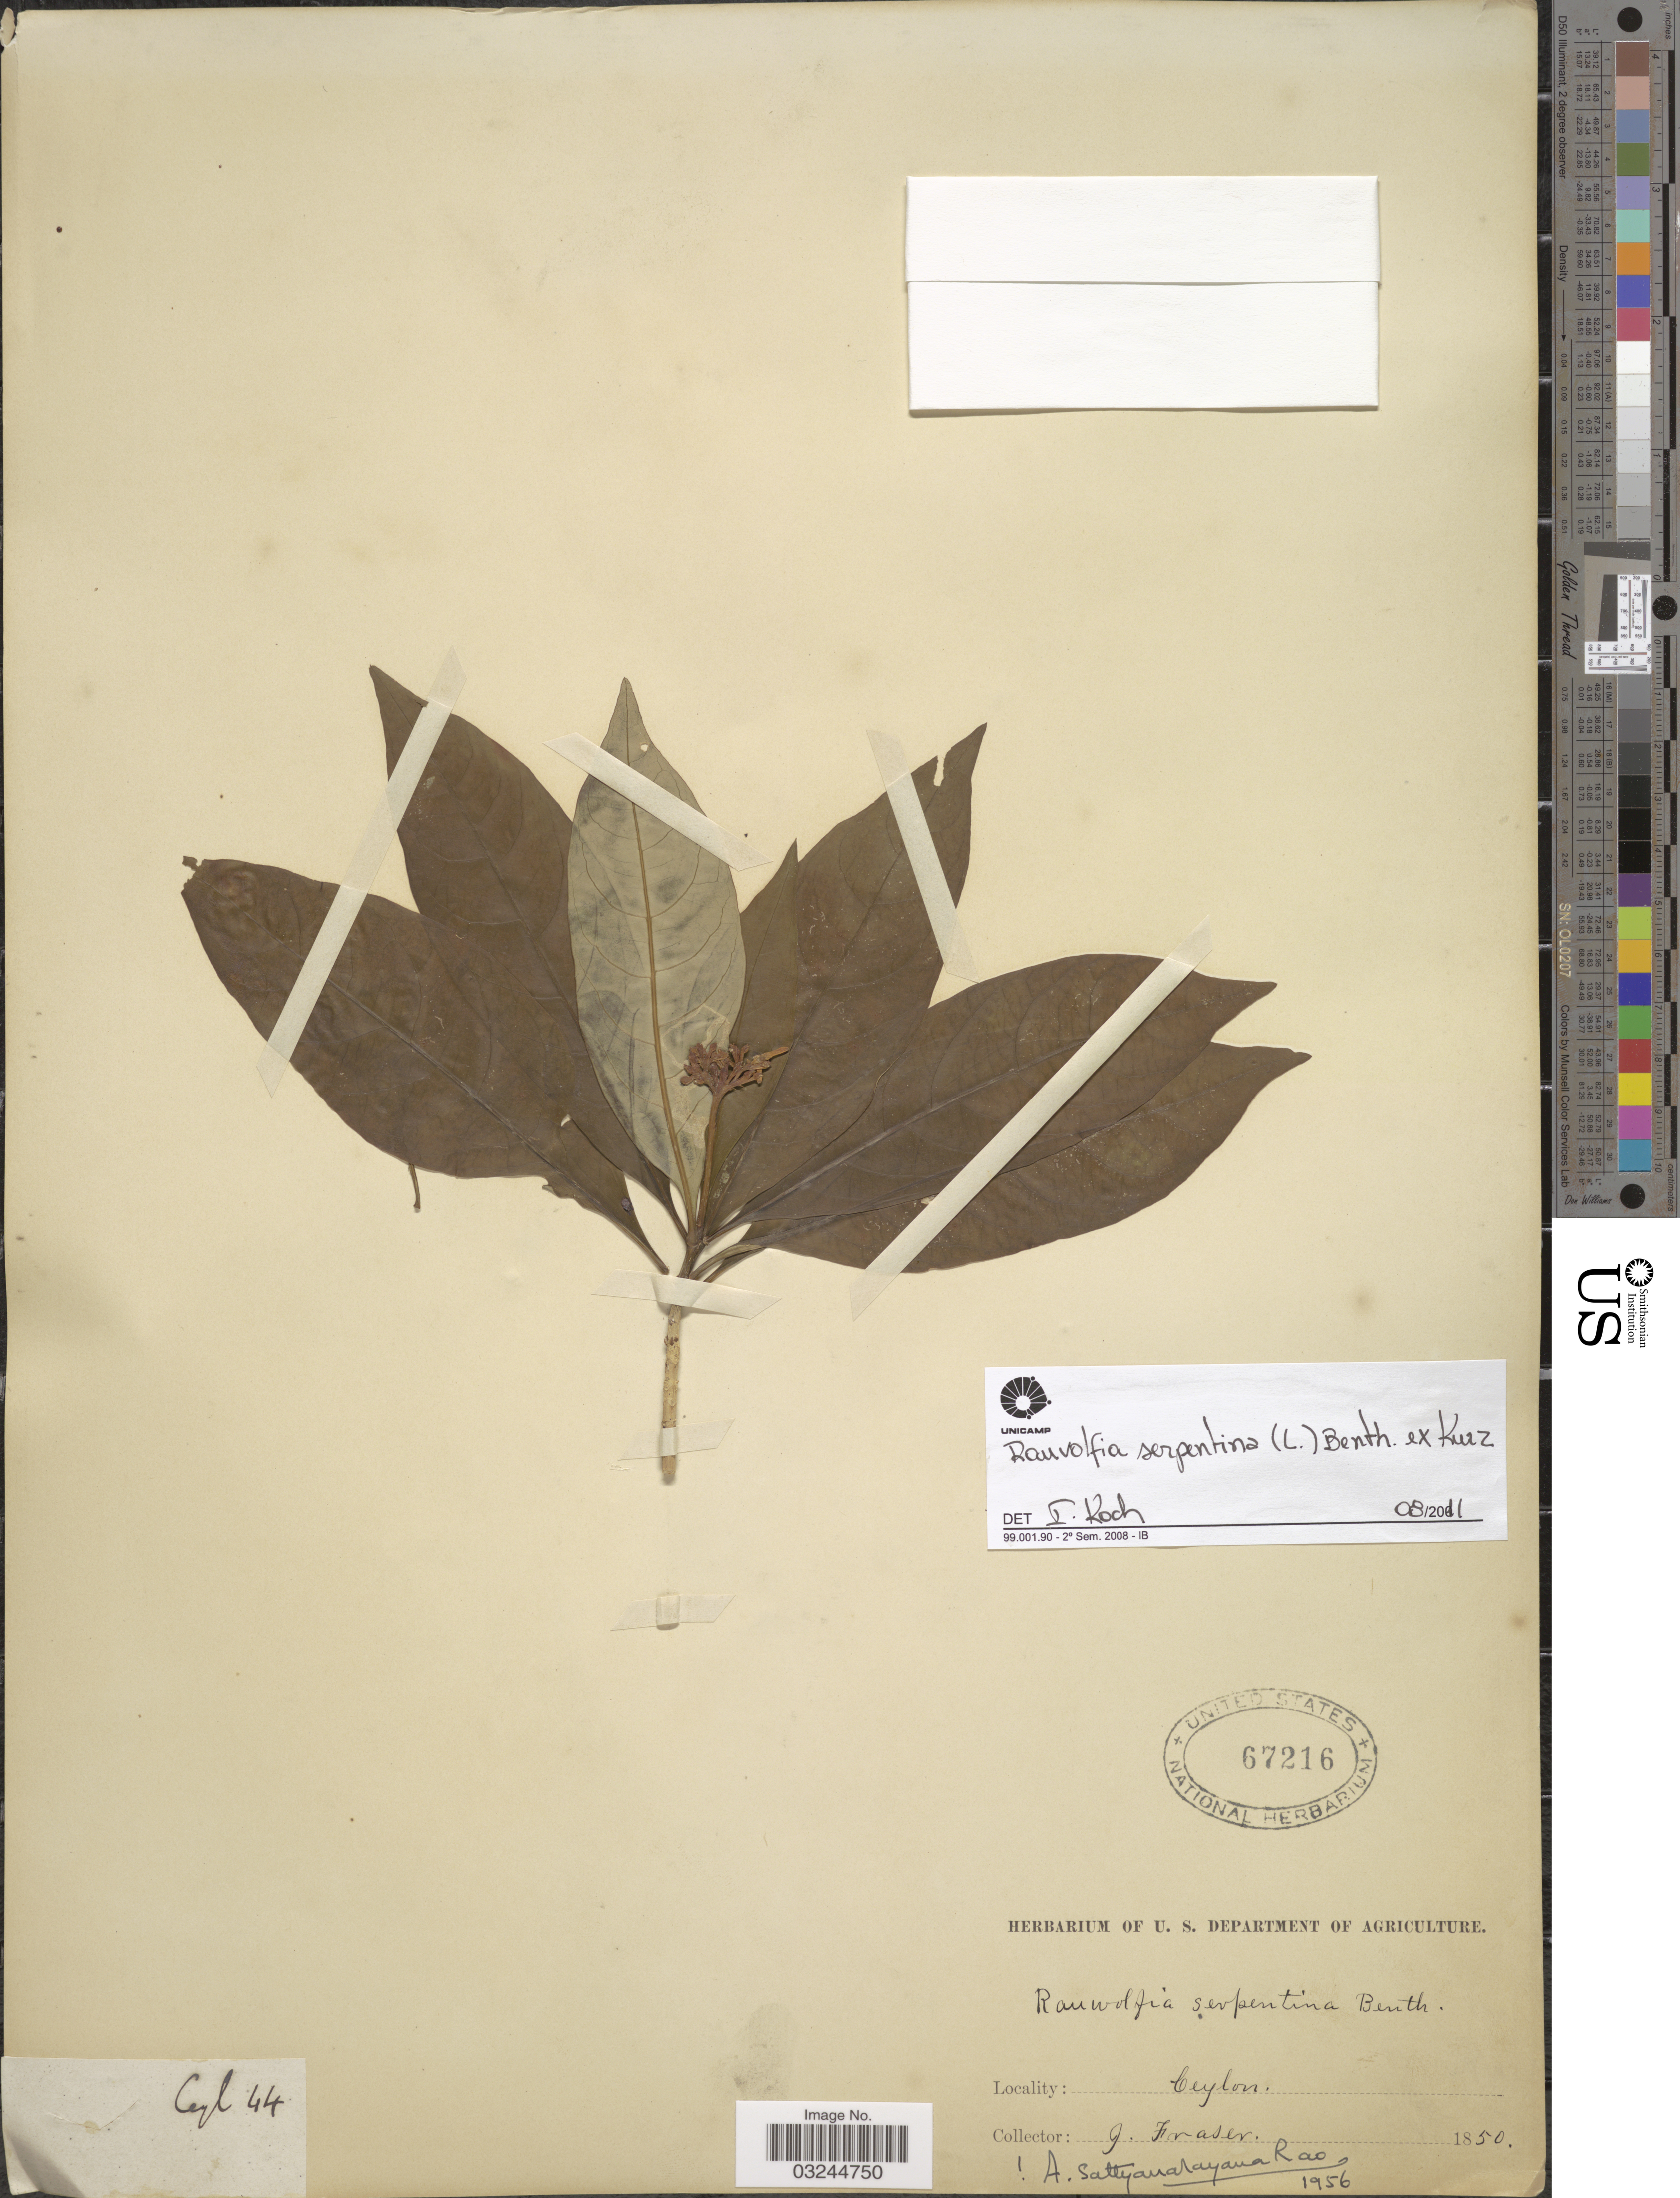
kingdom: Plantae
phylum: Tracheophyta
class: Magnoliopsida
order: Gentianales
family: Apocynaceae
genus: Rauvolfia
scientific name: Rauvolfia serpentina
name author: Benth. ex Kurz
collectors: G. Fraser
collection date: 1850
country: Sri Lanka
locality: Ceylon.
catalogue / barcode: US 67216